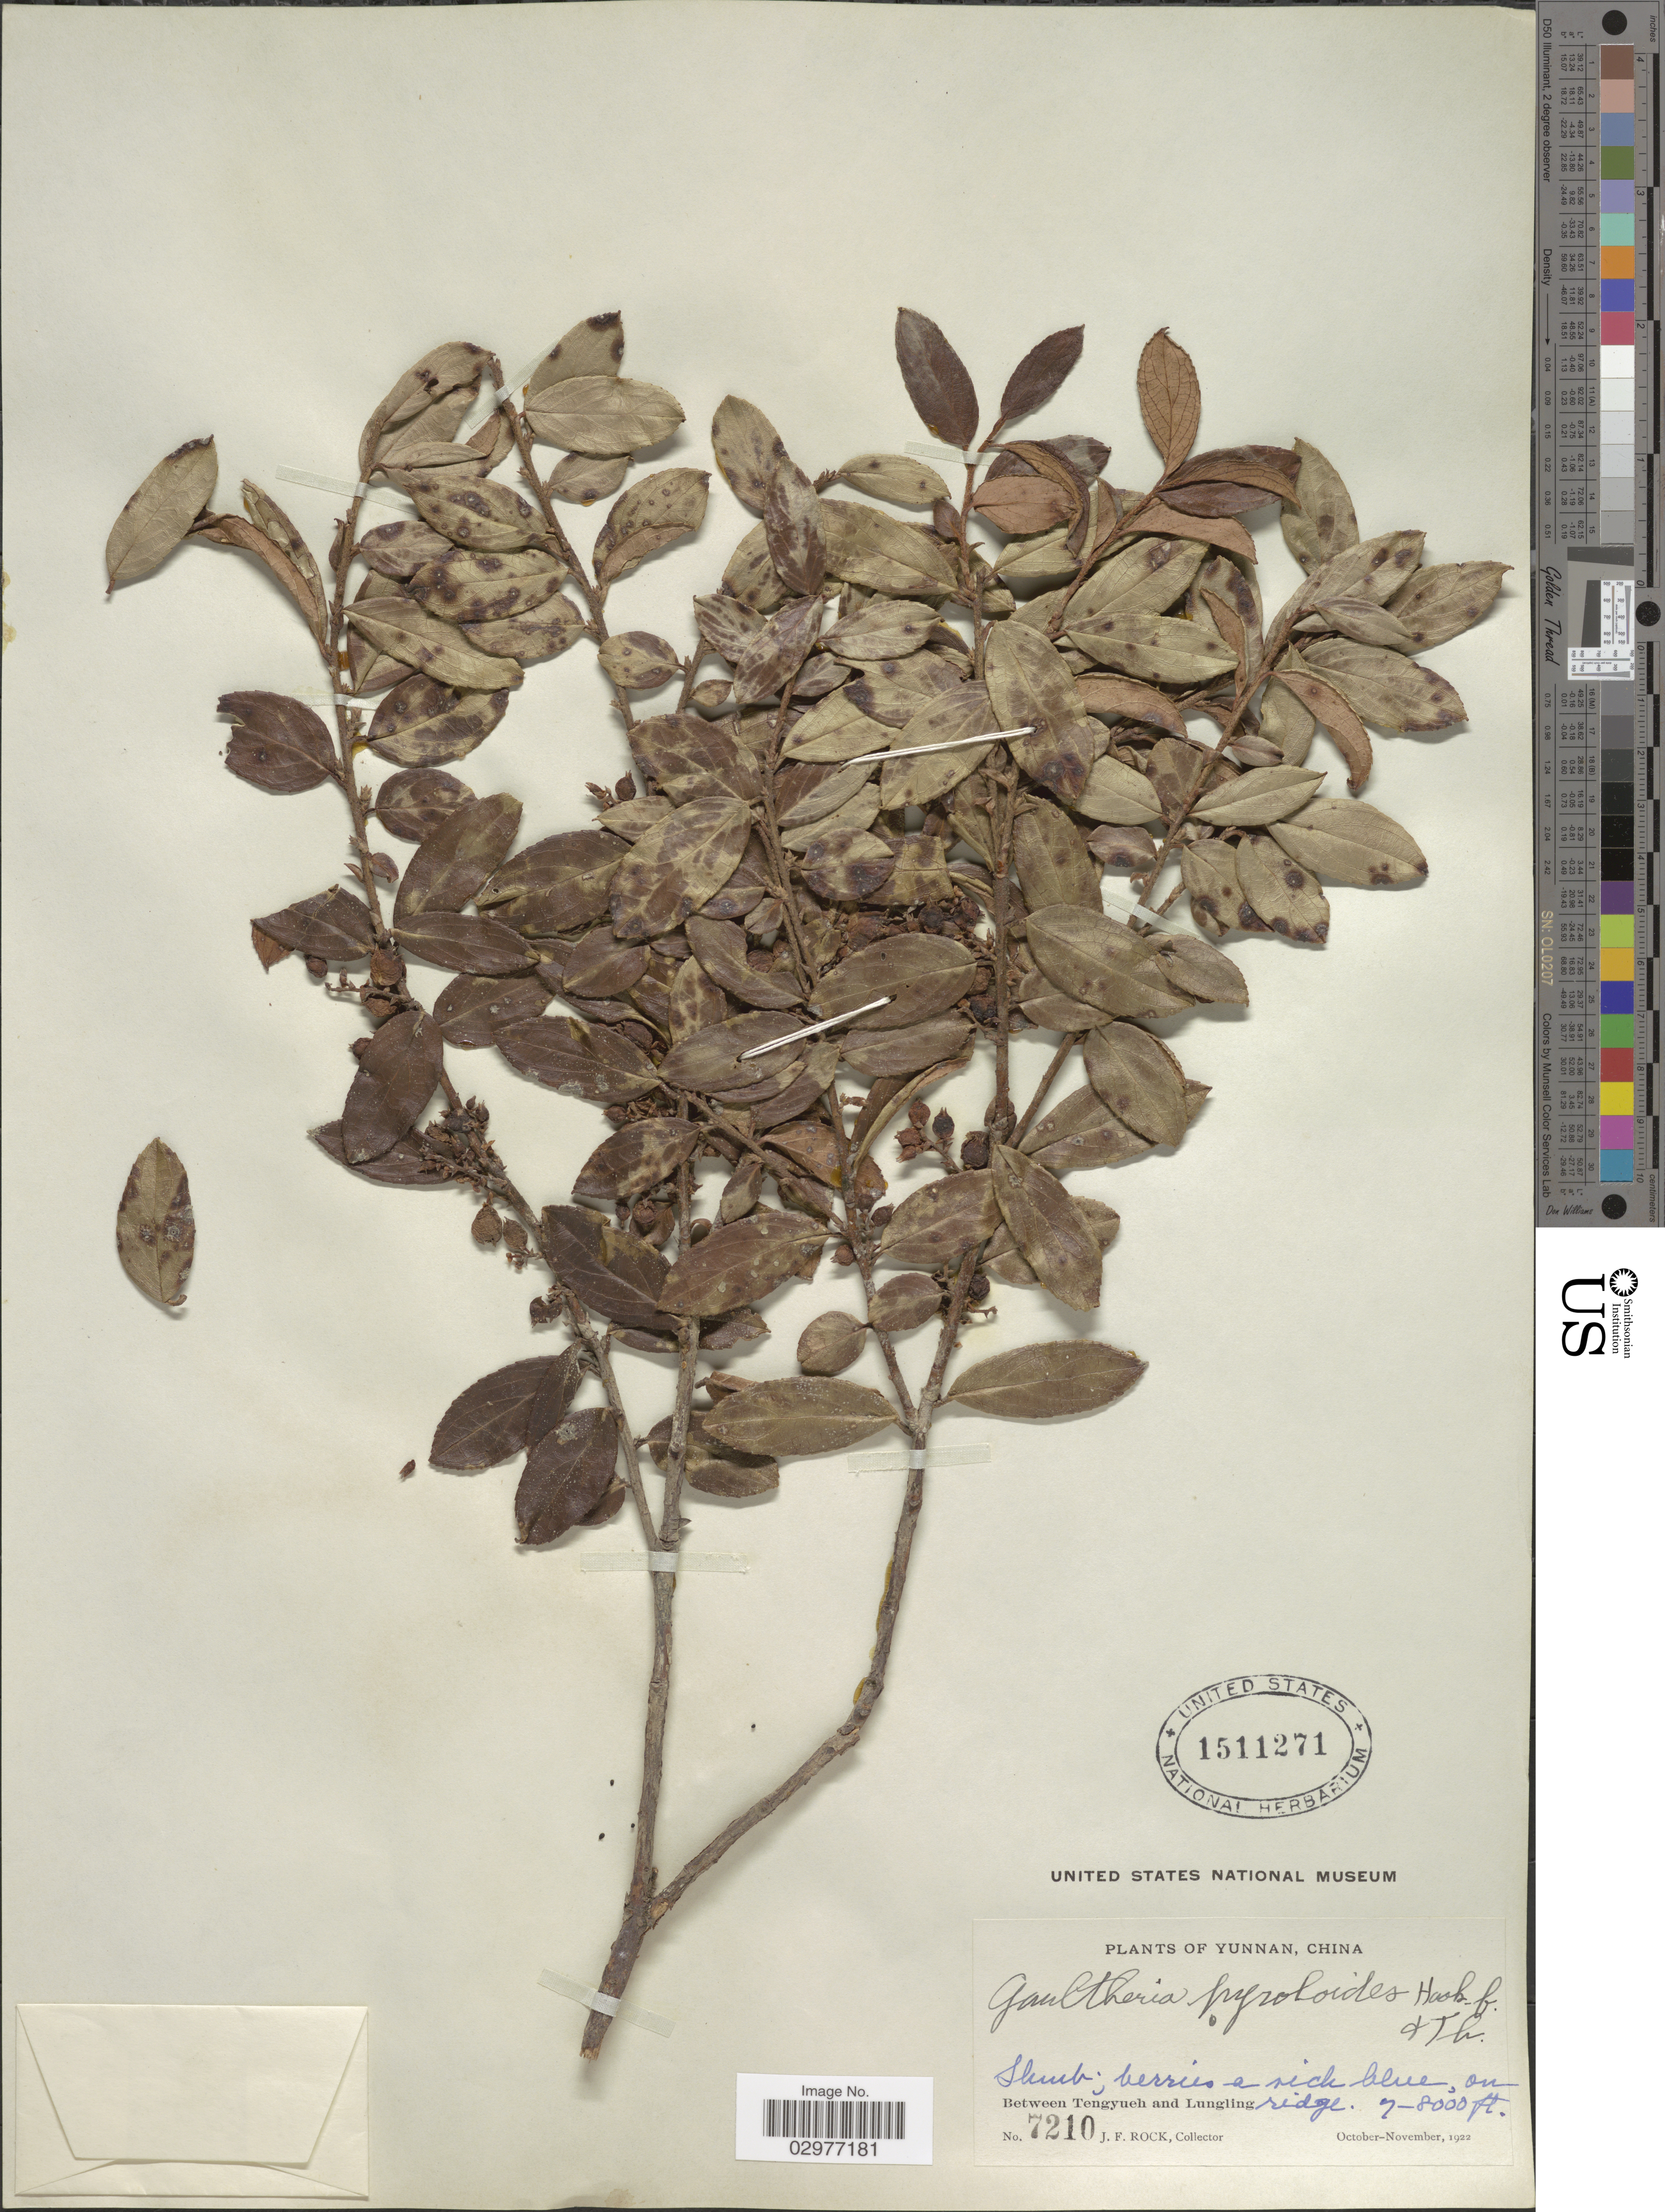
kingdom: Plantae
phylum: Tracheophyta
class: Magnoliopsida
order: Ericales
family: Ericaceae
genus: Gaultheria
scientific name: Gaultheria pyroloides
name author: Hook. f. & Thomson ex Miq.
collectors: J. Rock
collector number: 7210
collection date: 1922-10/1922-11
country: China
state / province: Yunnan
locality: Between Tengyueh and Lungling.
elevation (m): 2134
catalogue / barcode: US 1511271